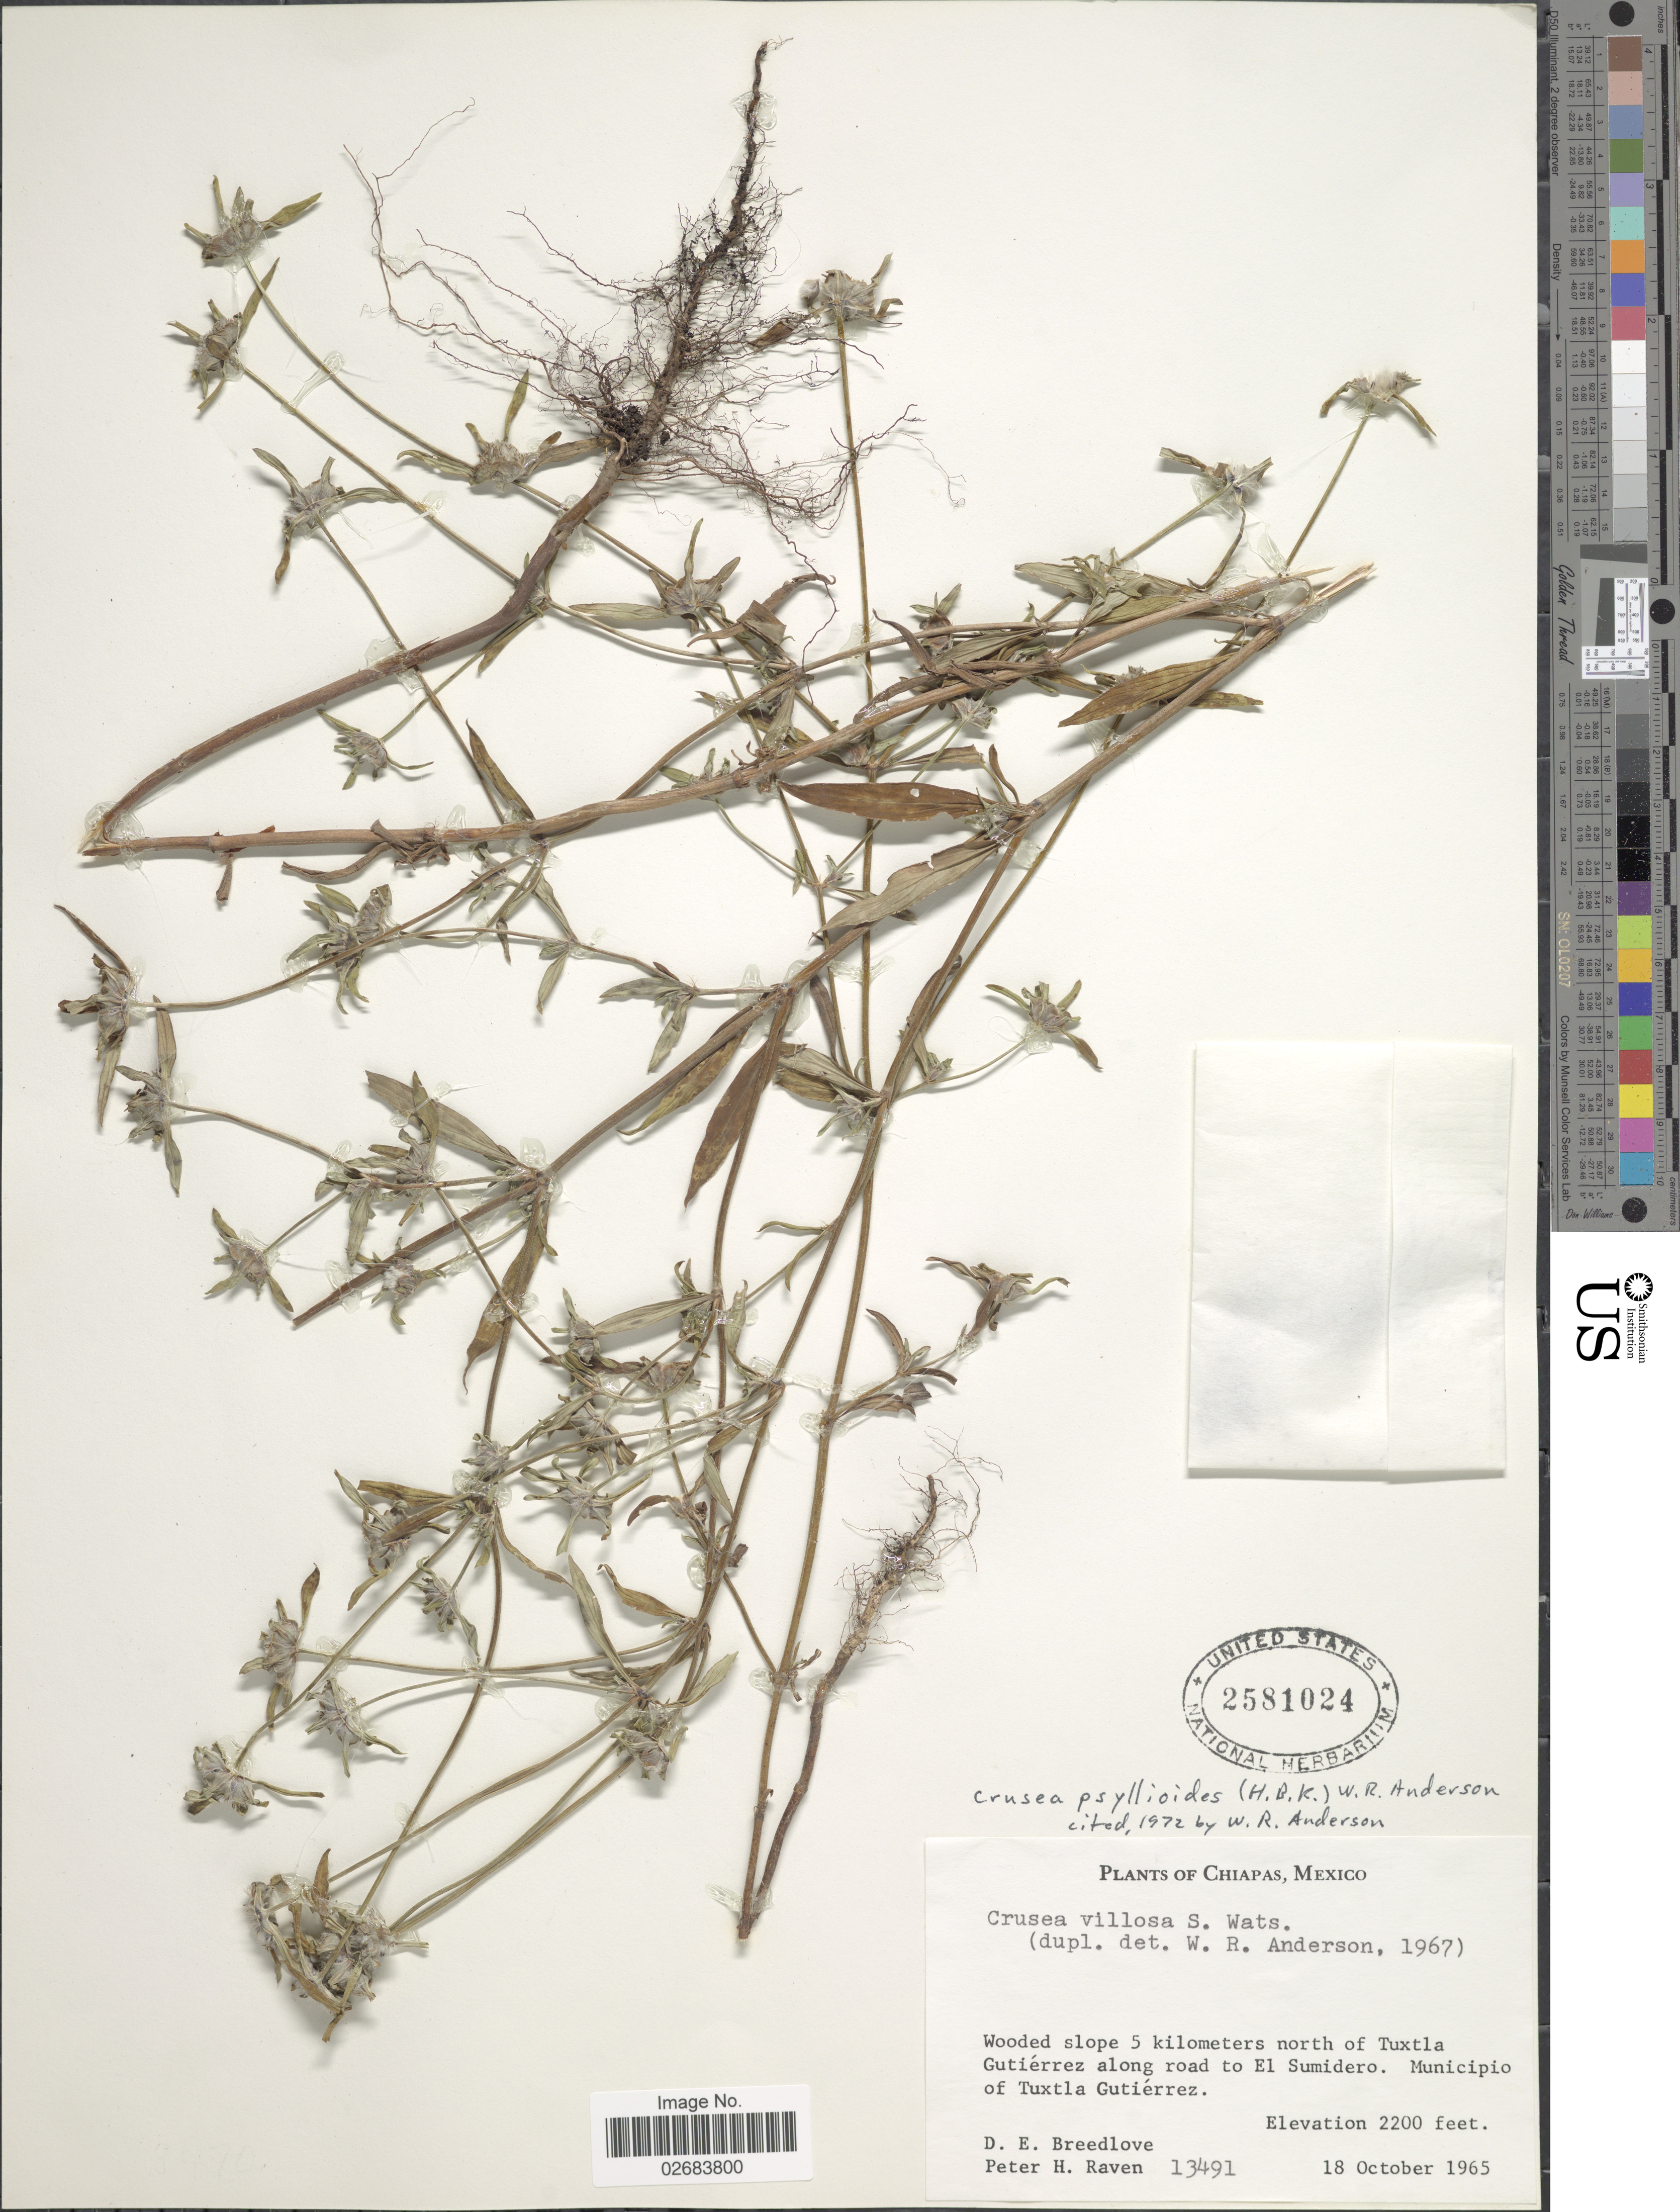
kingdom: Plantae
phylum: Tracheophyta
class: Magnoliopsida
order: Gentianales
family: Rubiaceae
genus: Crusea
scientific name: Crusea psyllioides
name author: (Kunth) W.R. Anderson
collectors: D. E. Breedlove & P. Raven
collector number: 13491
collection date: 1965-10-18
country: Mexico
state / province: Chiapas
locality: Wooded slope 5 kilometers north of Tuxtla Gutierrez along road to El Sumidero. Municipio of Tuxtla Gutierrez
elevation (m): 671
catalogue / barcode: US 2581024